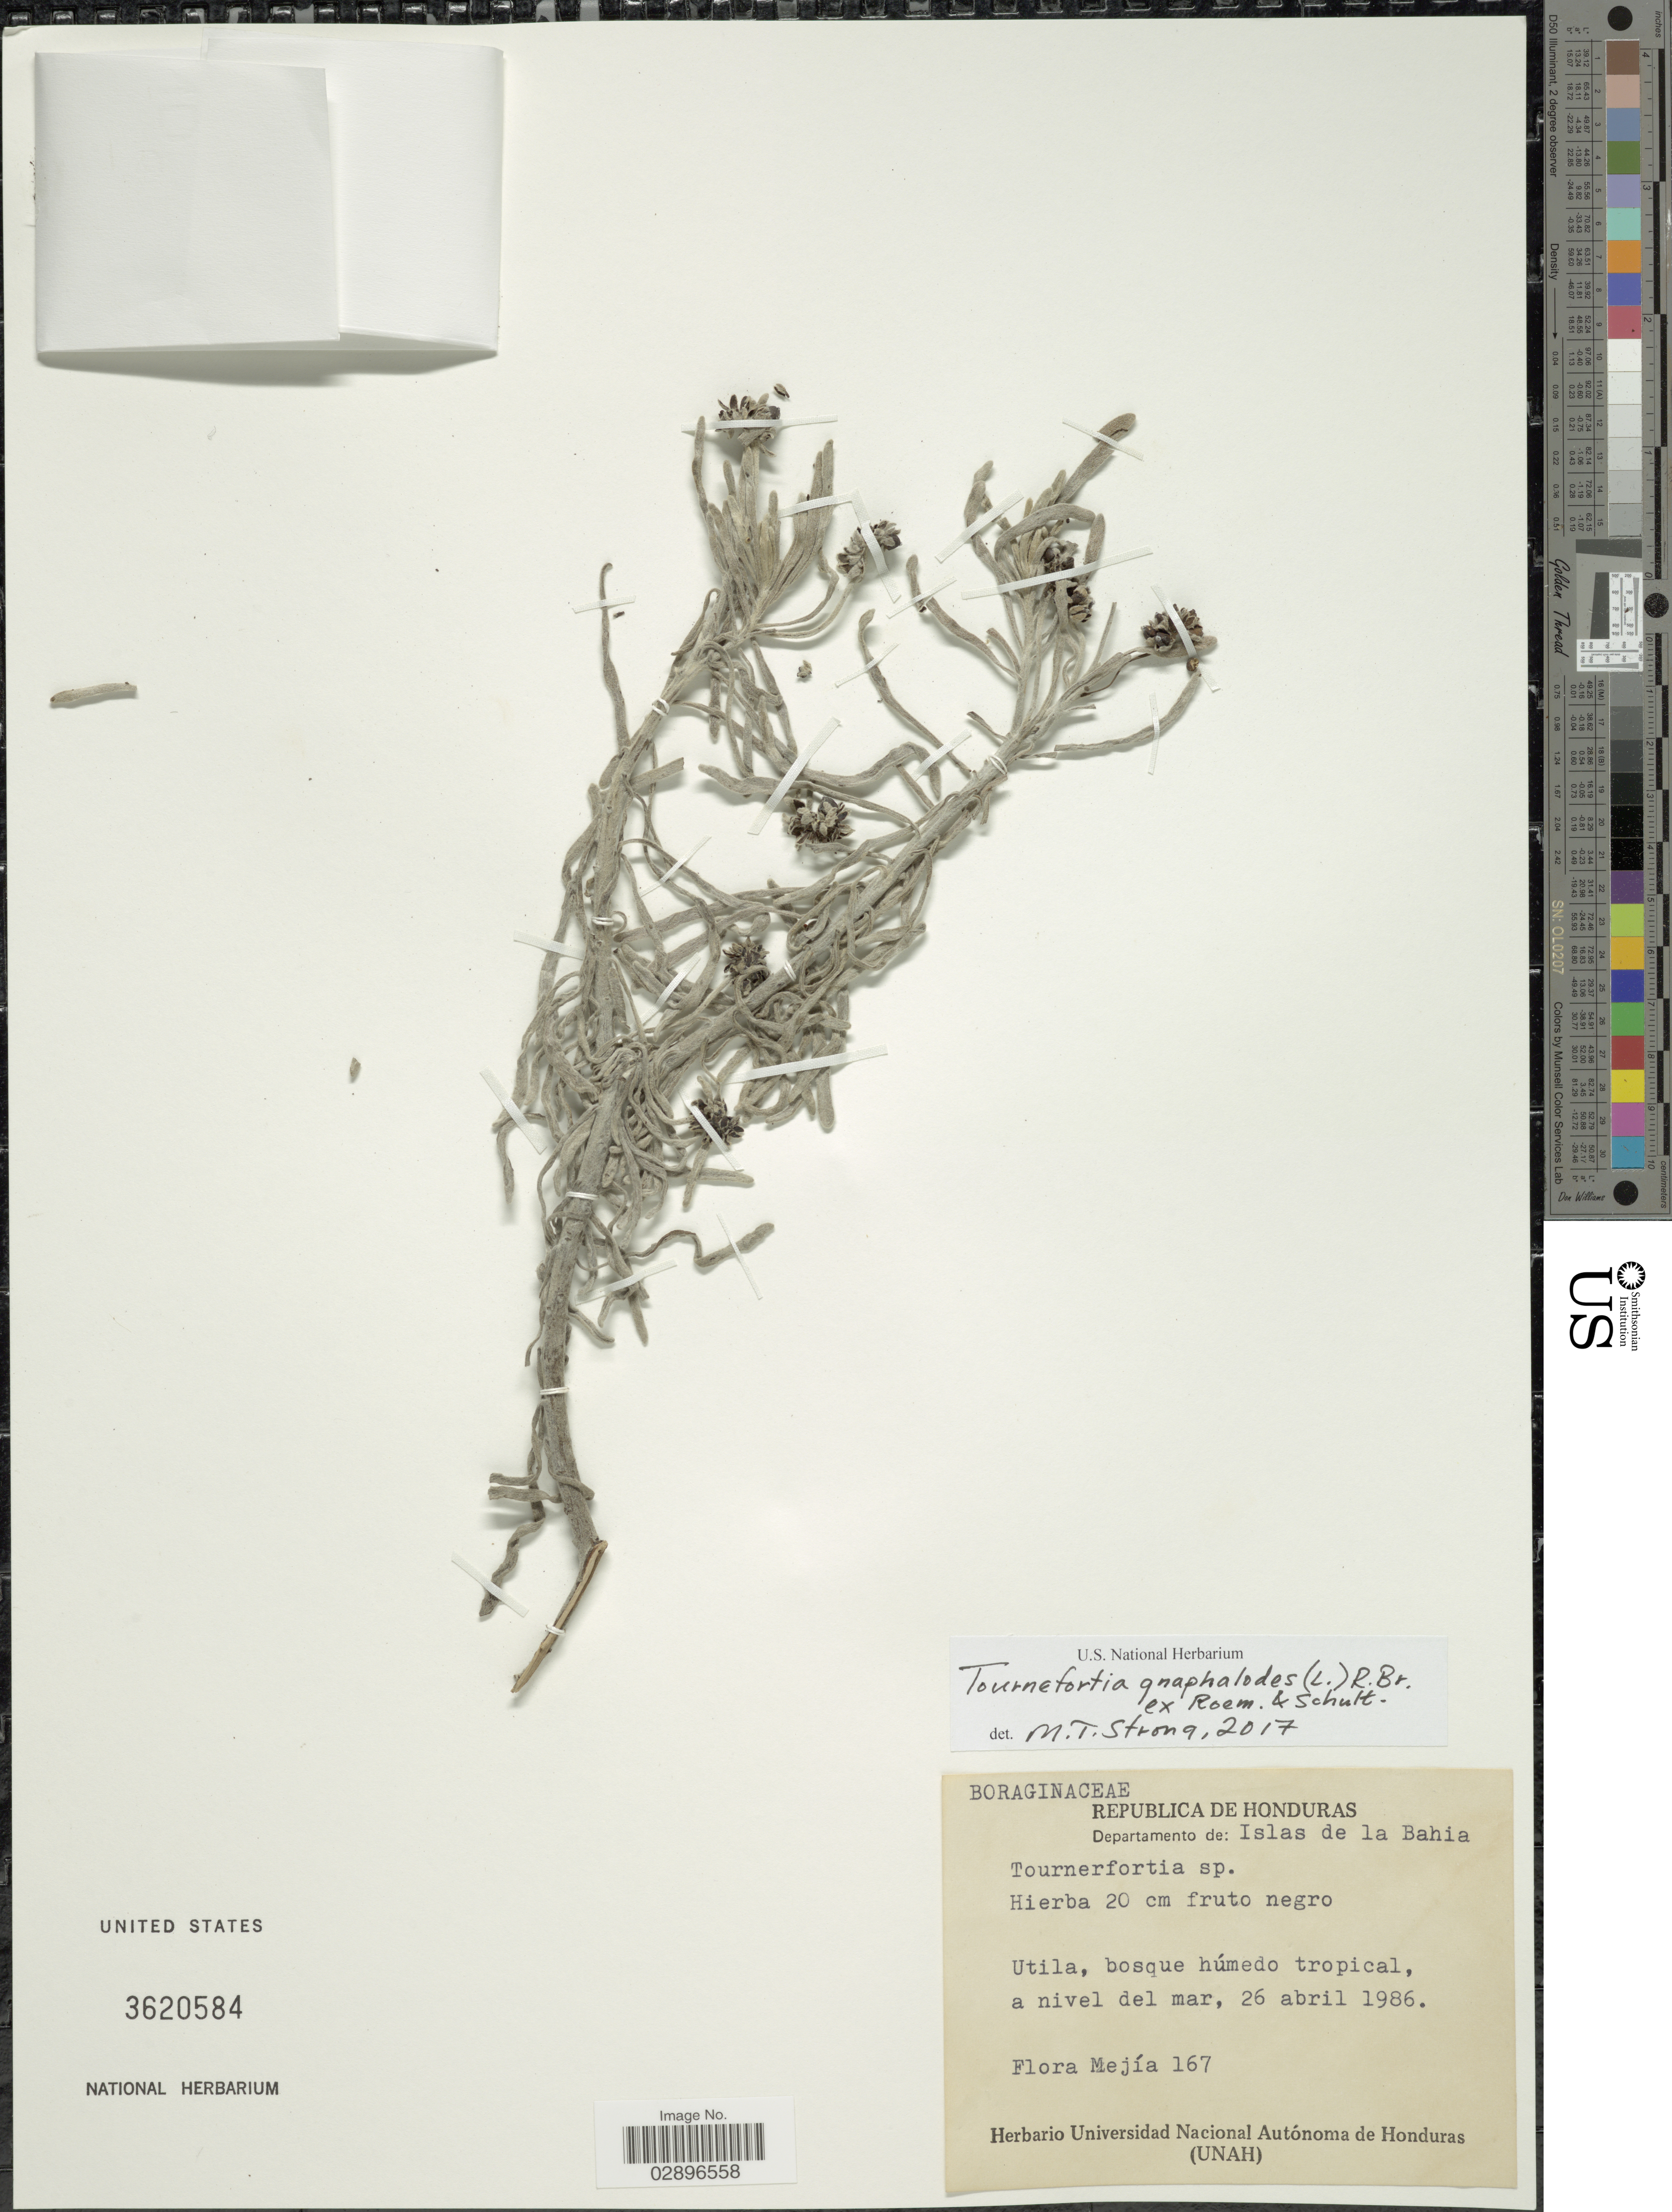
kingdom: Plantae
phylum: Tracheophyta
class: Magnoliopsida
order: Boraginales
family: Heliotropiaceae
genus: Tournefortia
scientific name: Tournefortia gnaphalodes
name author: (L.) R. Br. ex Roem. & Schult.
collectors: F. Mejia C.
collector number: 167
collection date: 1986-04-26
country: Honduras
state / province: Islas de la Bahía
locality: Departamento de: Islas de la Bahia. Utila, bosque húmedo tropical.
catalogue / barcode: US 3620584